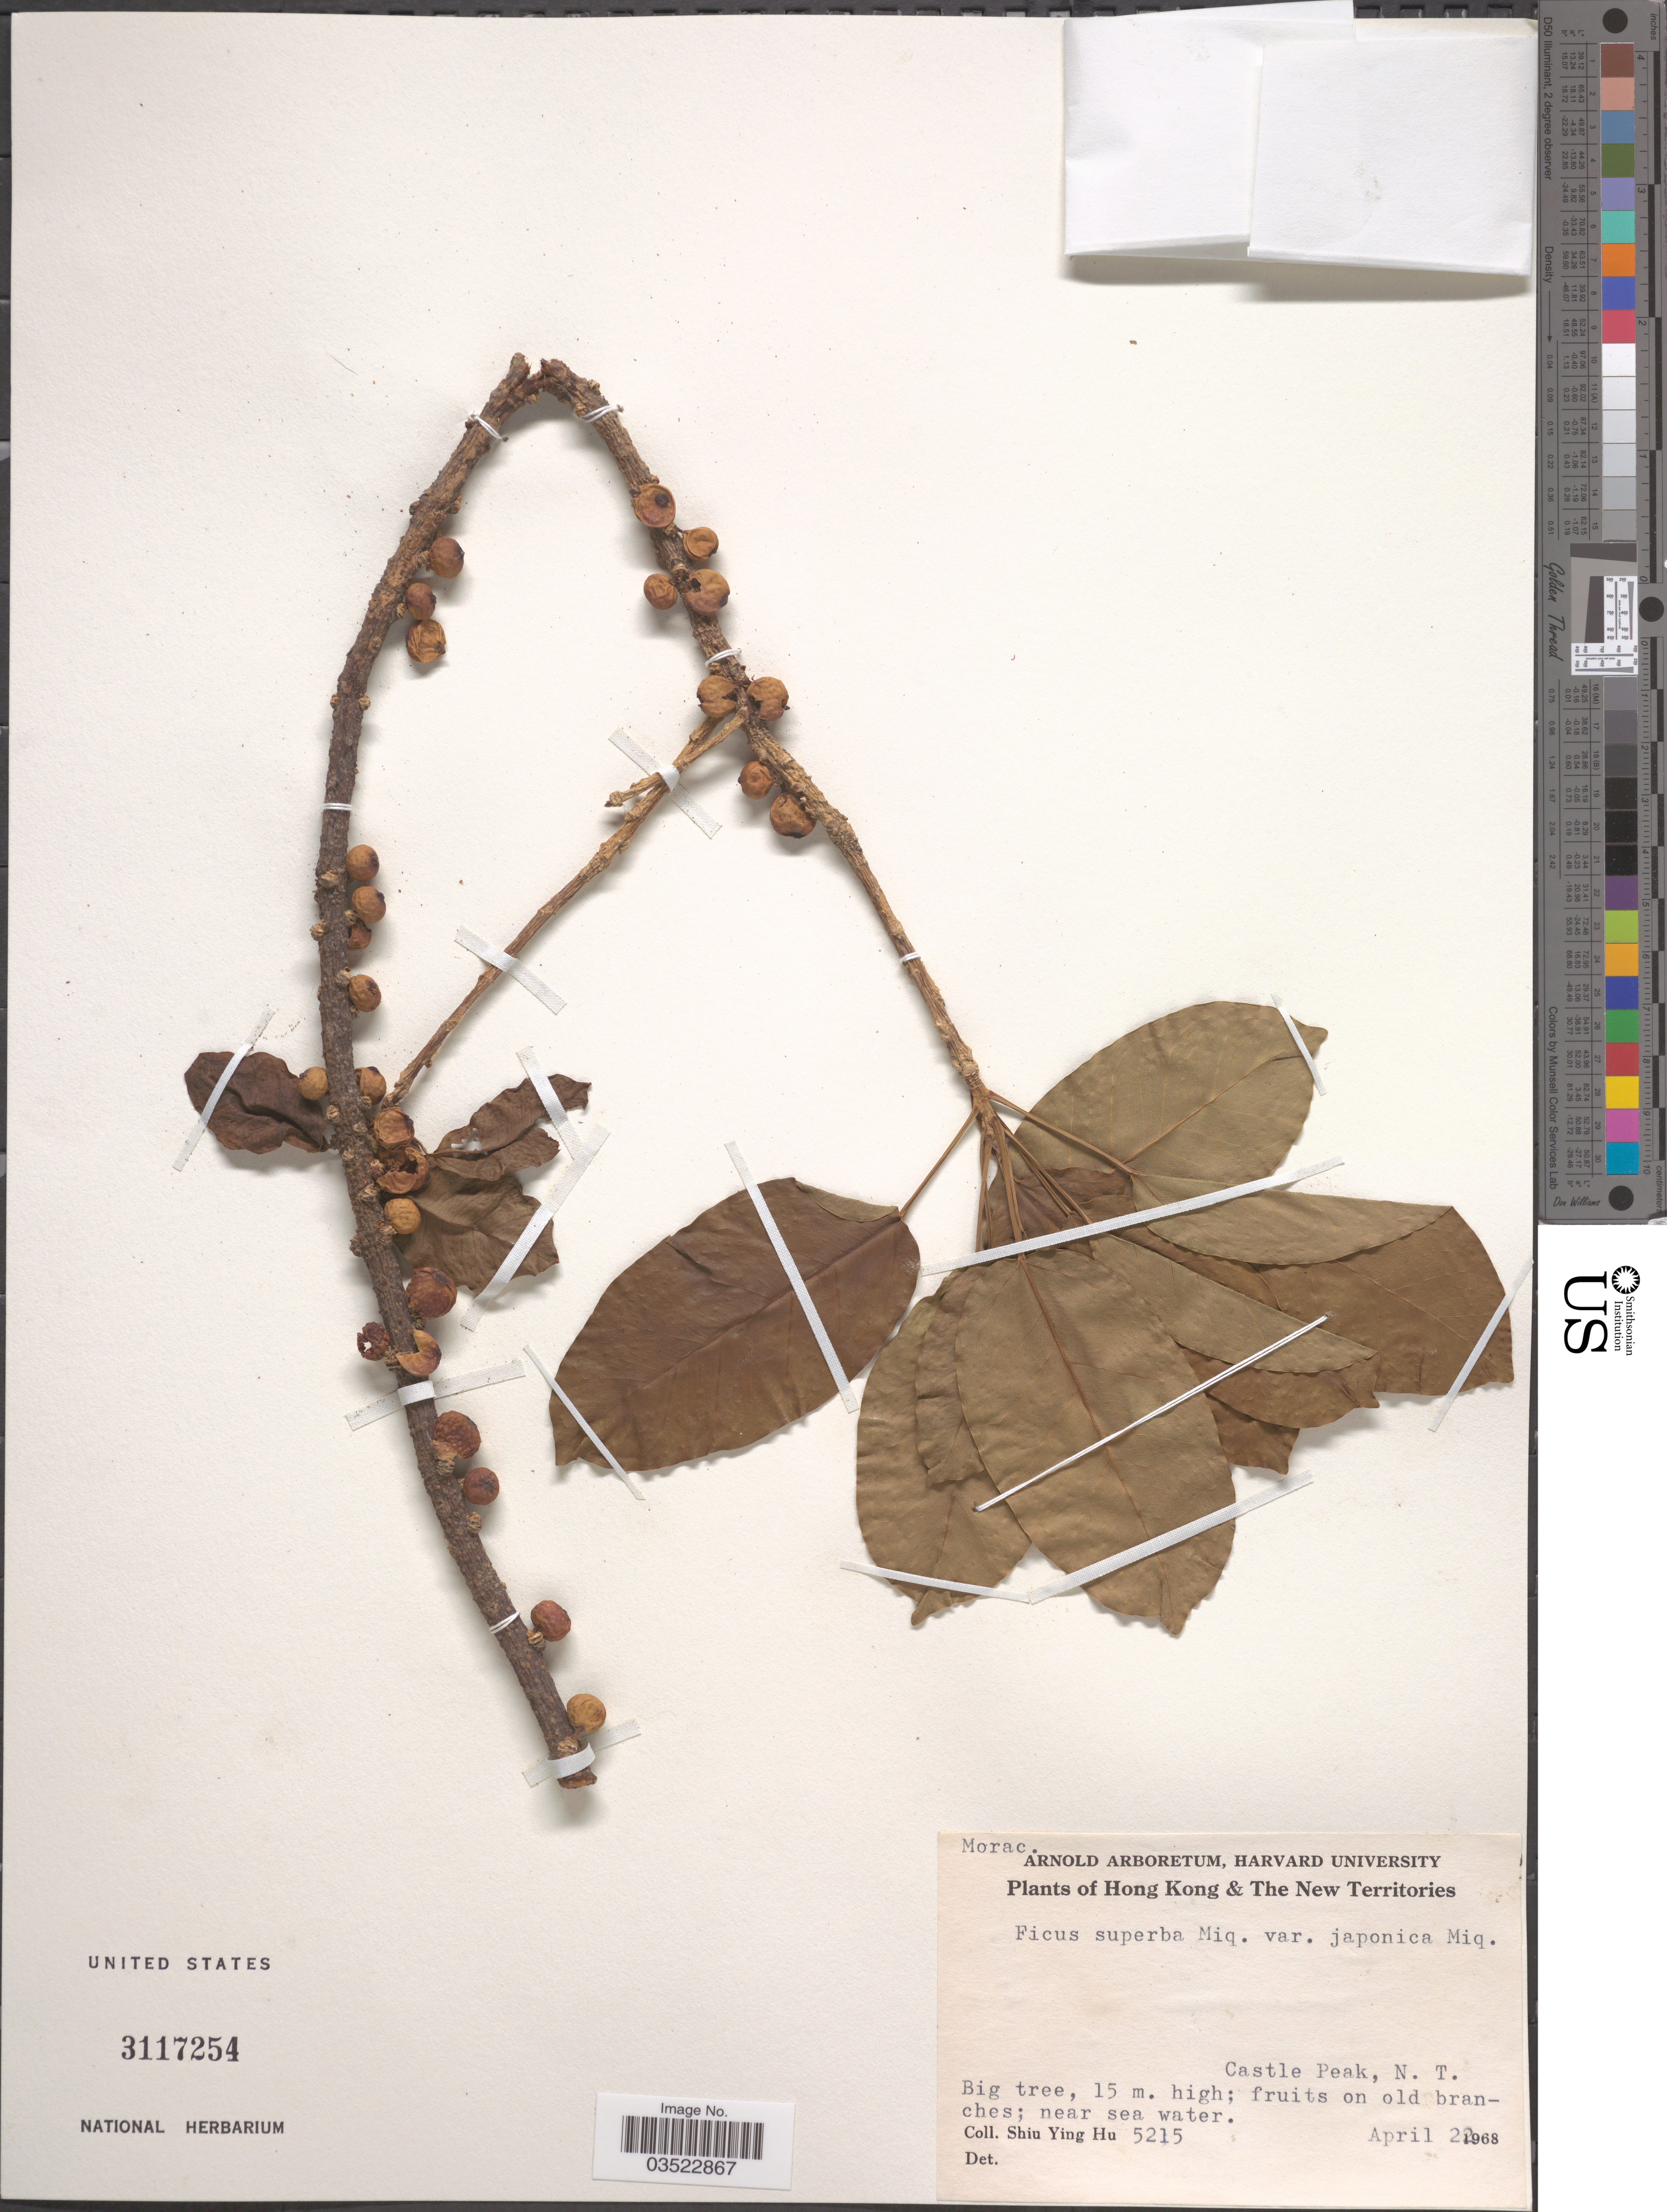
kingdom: Plantae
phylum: Tracheophyta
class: Magnoliopsida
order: Rosales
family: Moraceae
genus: Ficus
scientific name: Ficus superba var. japonica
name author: Miq.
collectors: S. Y. Hu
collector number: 5215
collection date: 1968-04-22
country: China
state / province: Hong Kong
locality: The New Territories. Castle Peak.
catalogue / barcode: US 3117254